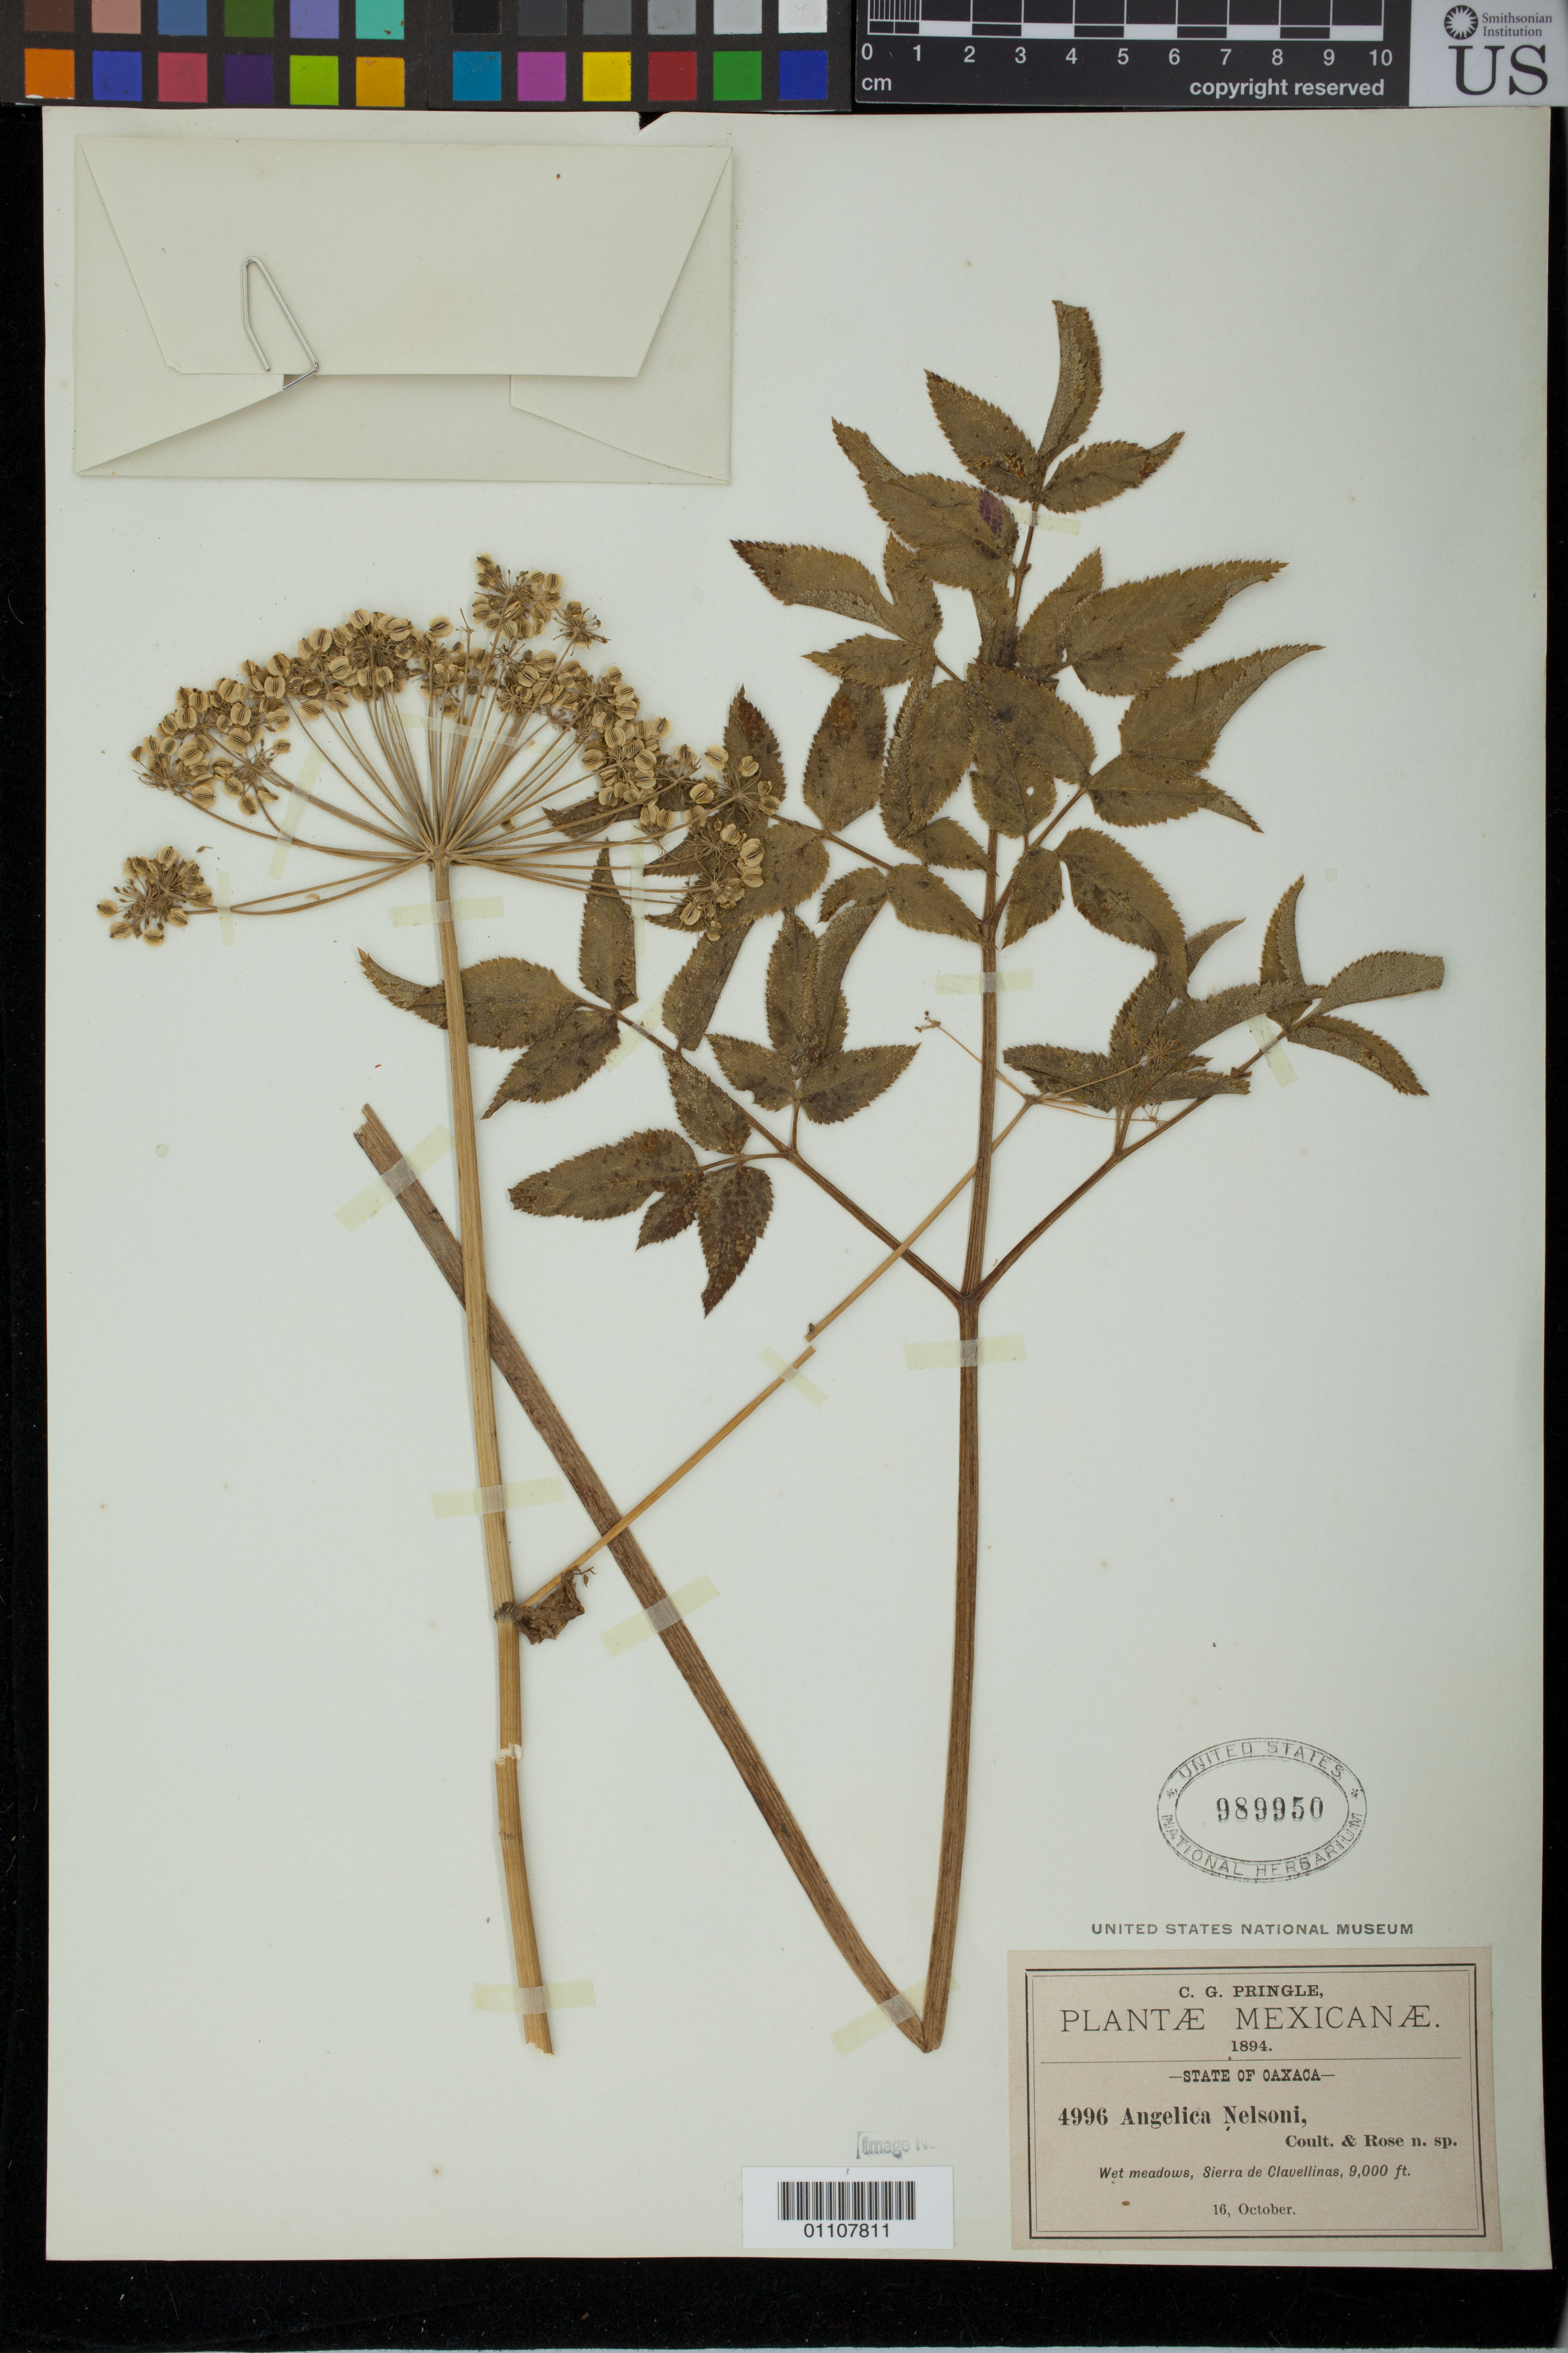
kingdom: Plantae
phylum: Tracheophyta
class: Magnoliopsida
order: Apiales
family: Apiaceae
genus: Angelica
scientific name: Angelica nelsonii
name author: J.M. Coult. & Rose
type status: Syntype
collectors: C. G. Pringle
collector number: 4996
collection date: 1894-10-16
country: Mexico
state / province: Oaxaca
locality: Sierra de Clavellinas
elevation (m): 2743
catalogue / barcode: US 989950